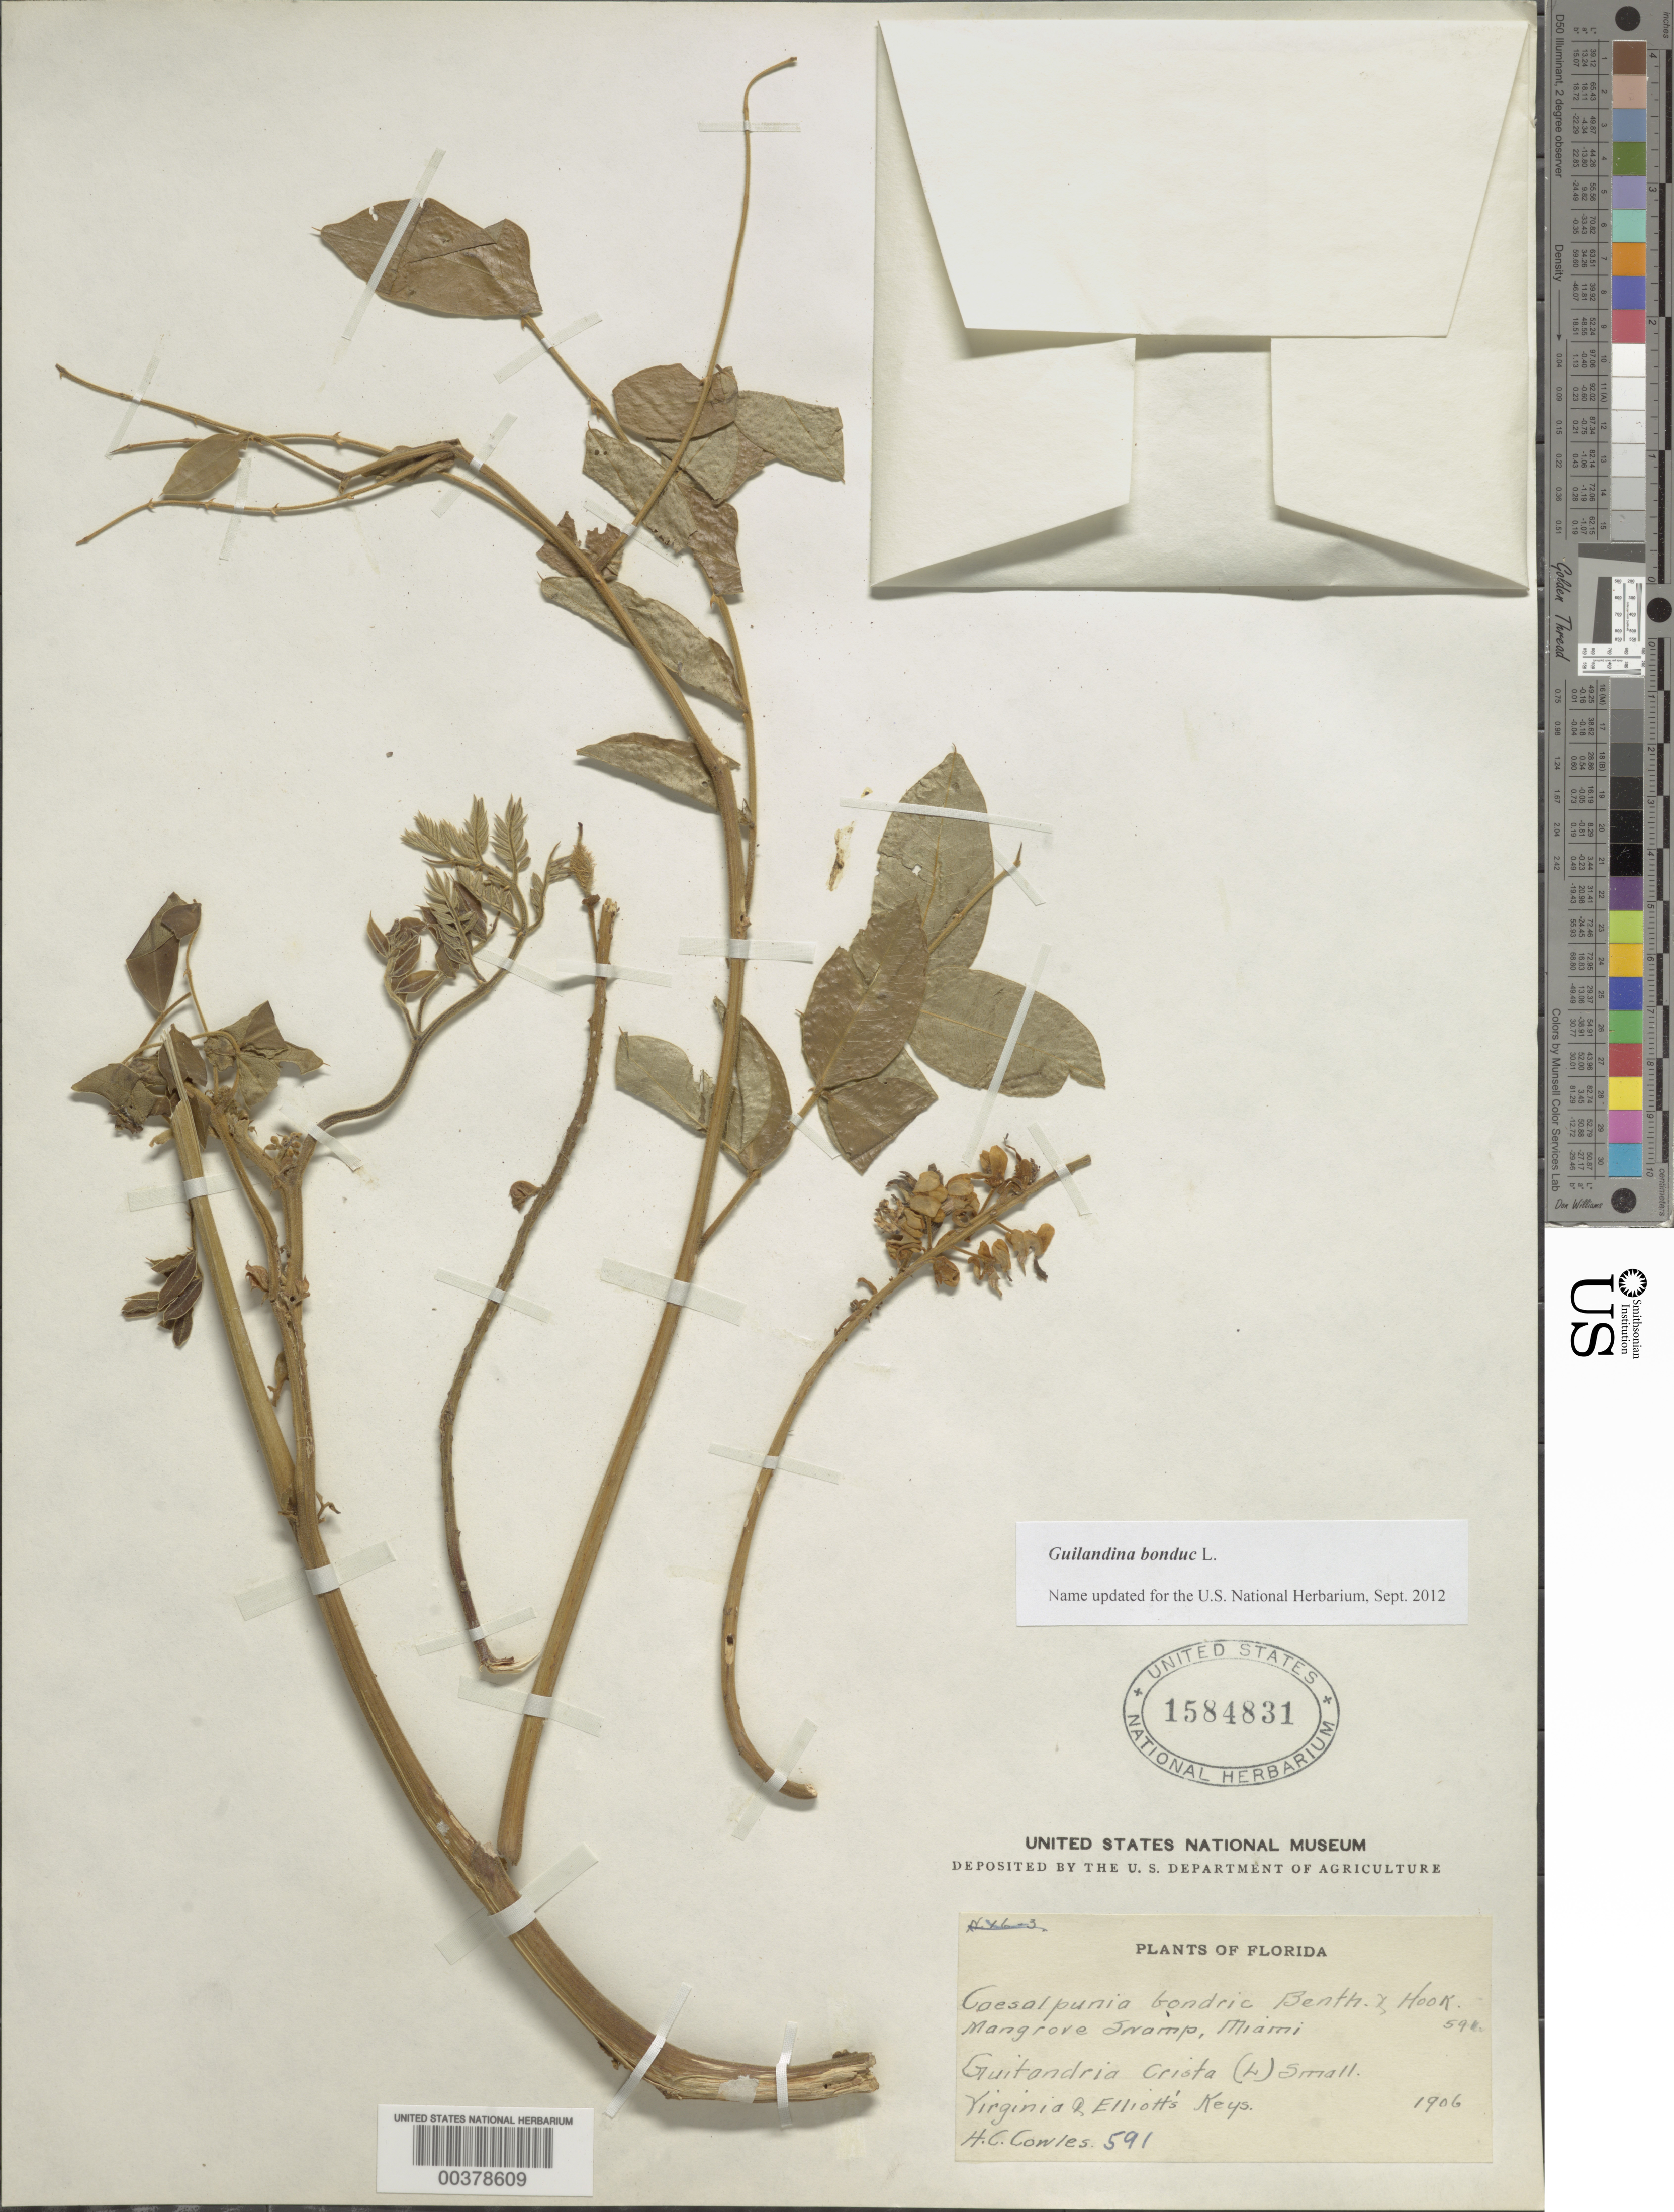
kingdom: Plantae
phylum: Tracheophyta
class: Magnoliopsida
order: Fabales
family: Fabaceae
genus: Guilandina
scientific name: Guilandina bonduc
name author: L.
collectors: H. Cowles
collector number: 591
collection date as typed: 1906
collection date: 1906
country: United States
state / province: Florida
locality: Virginia and elliot's keys; hook mangrove swamp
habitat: Mangrove swamp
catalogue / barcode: US 1584831